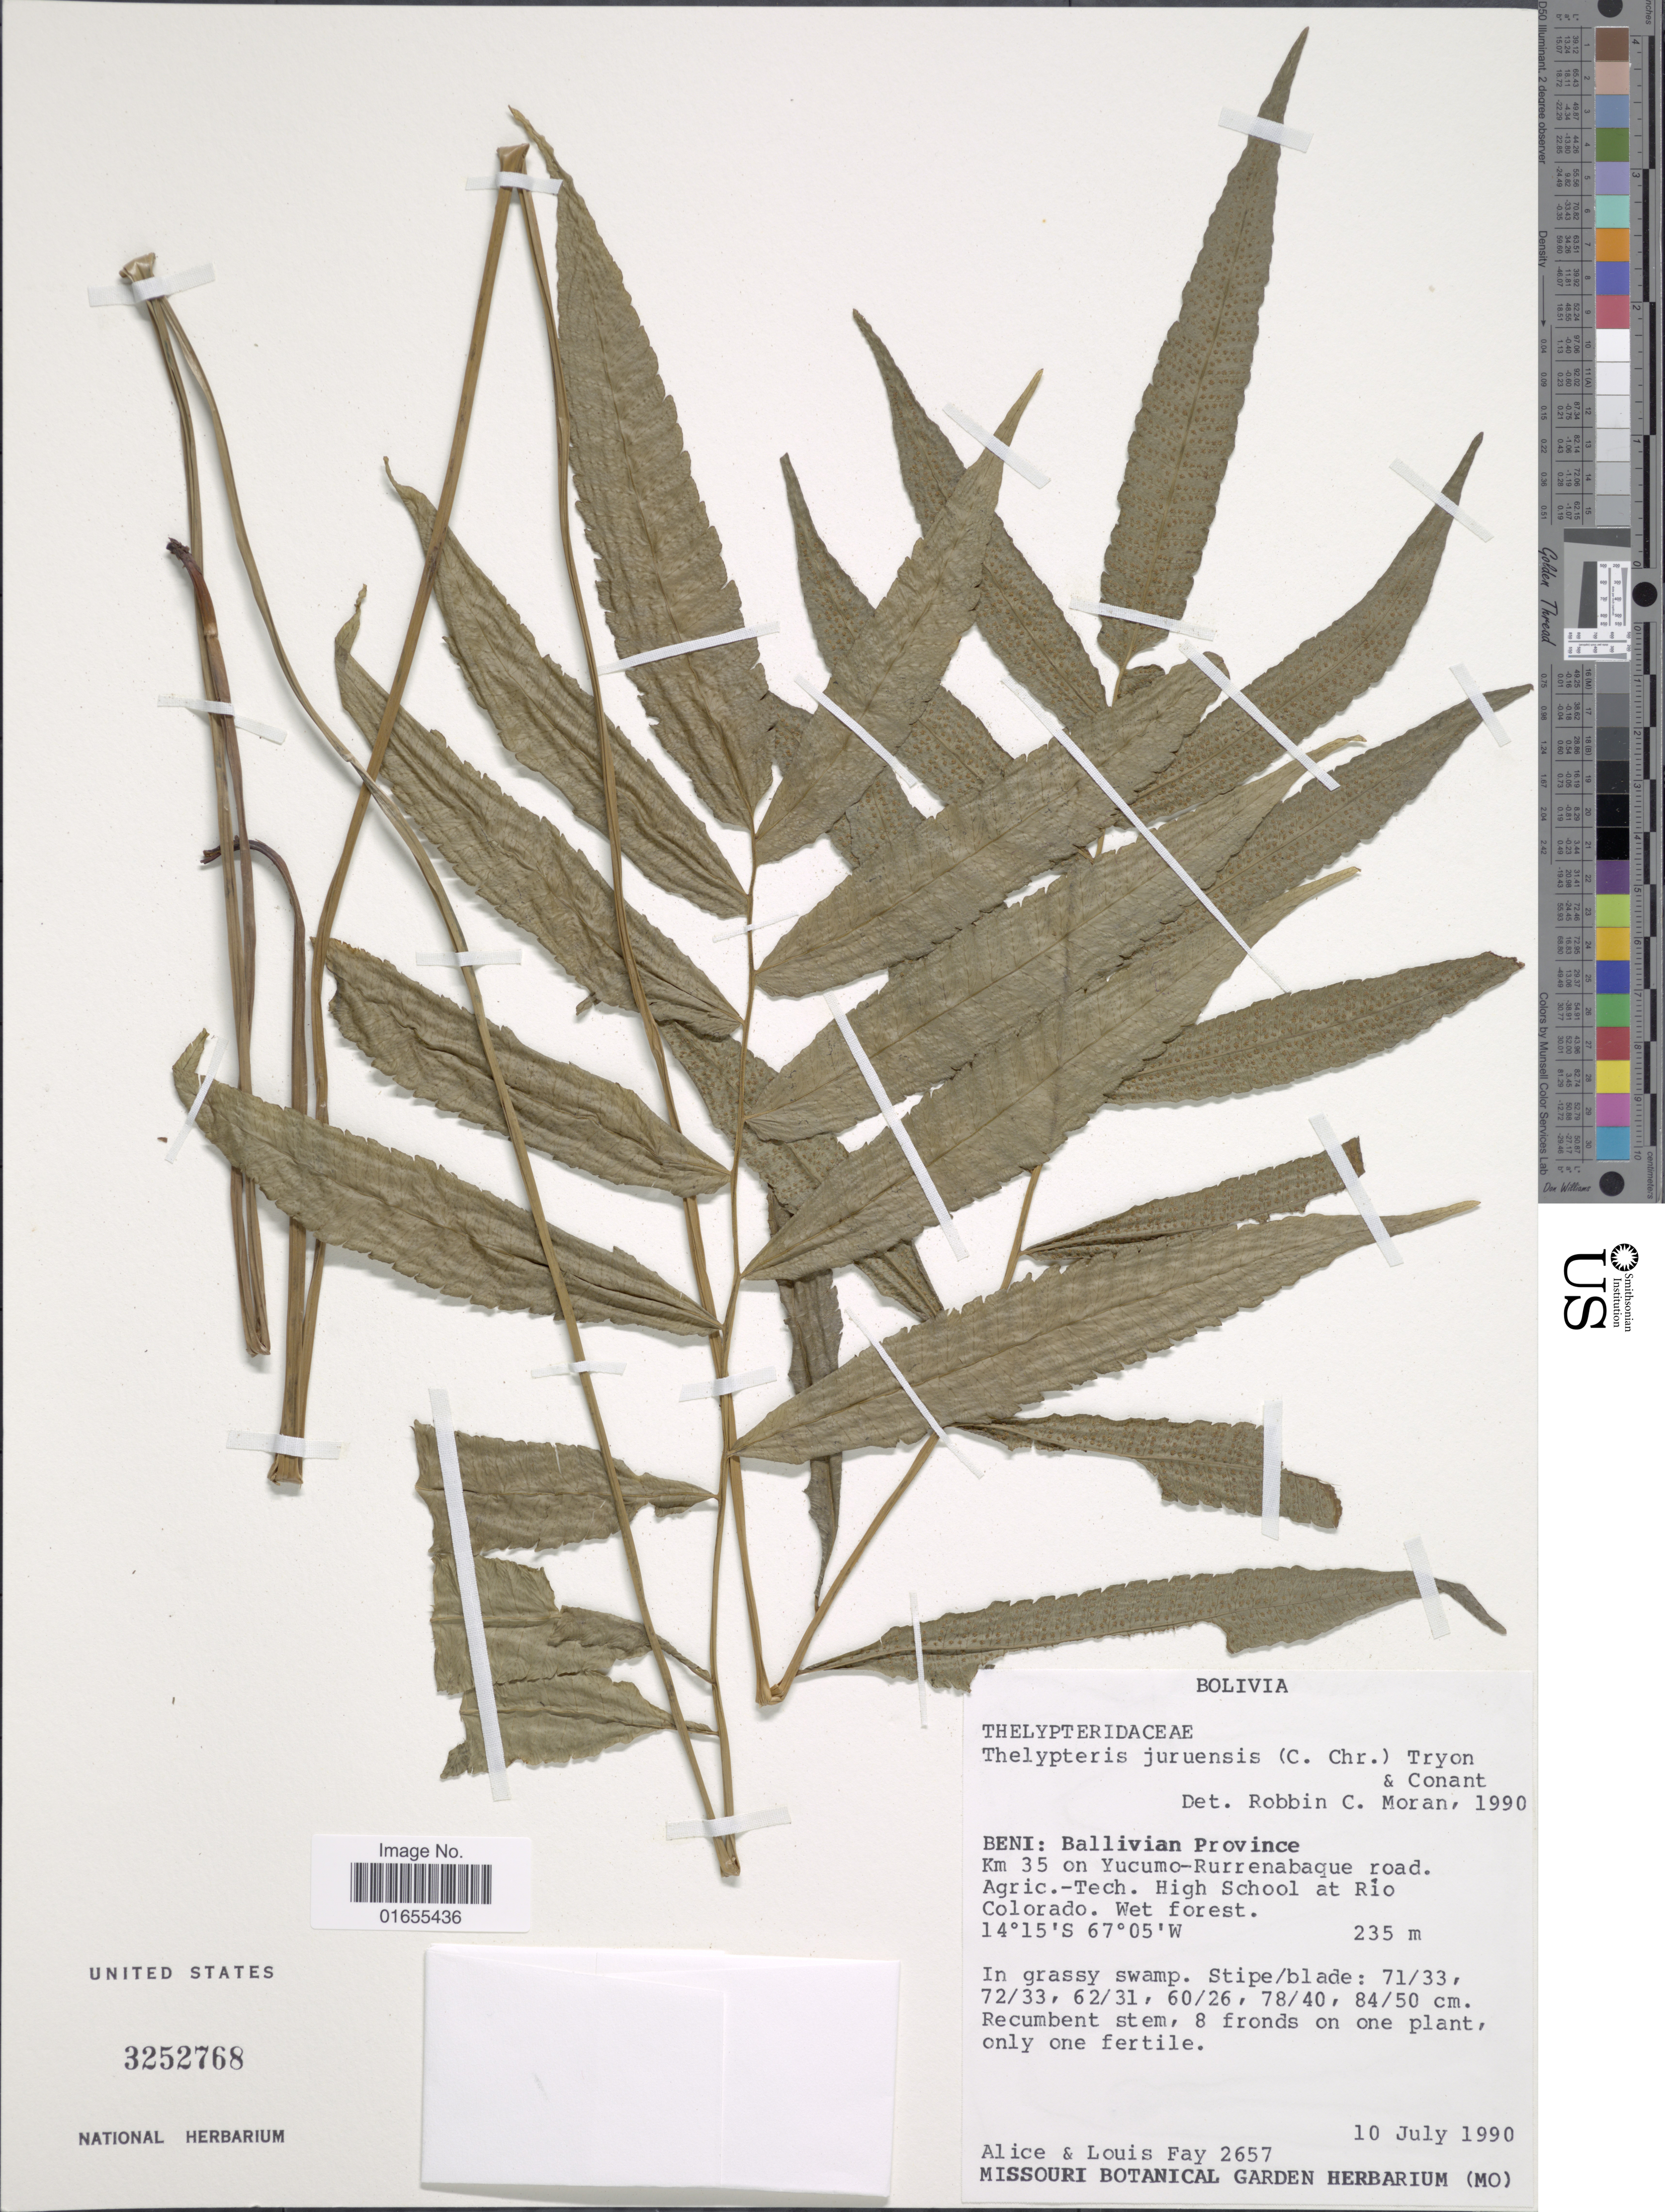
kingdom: Plantae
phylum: Tracheophyta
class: Polypodiopsida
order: Polypodiales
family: Thelypteridaceae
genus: Goniopteris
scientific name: Goniopteris juruensis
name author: (C. Chr.) Brade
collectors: A. Fay & L. Fay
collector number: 2657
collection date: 1990-07-10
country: Bolivia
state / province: Beni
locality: Balivian Province, Km 35 on Yucumo - Rurrenbaque road. Agric. - Tech. High School at Rio Colorado. Wet forest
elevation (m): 235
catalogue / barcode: US 3252768